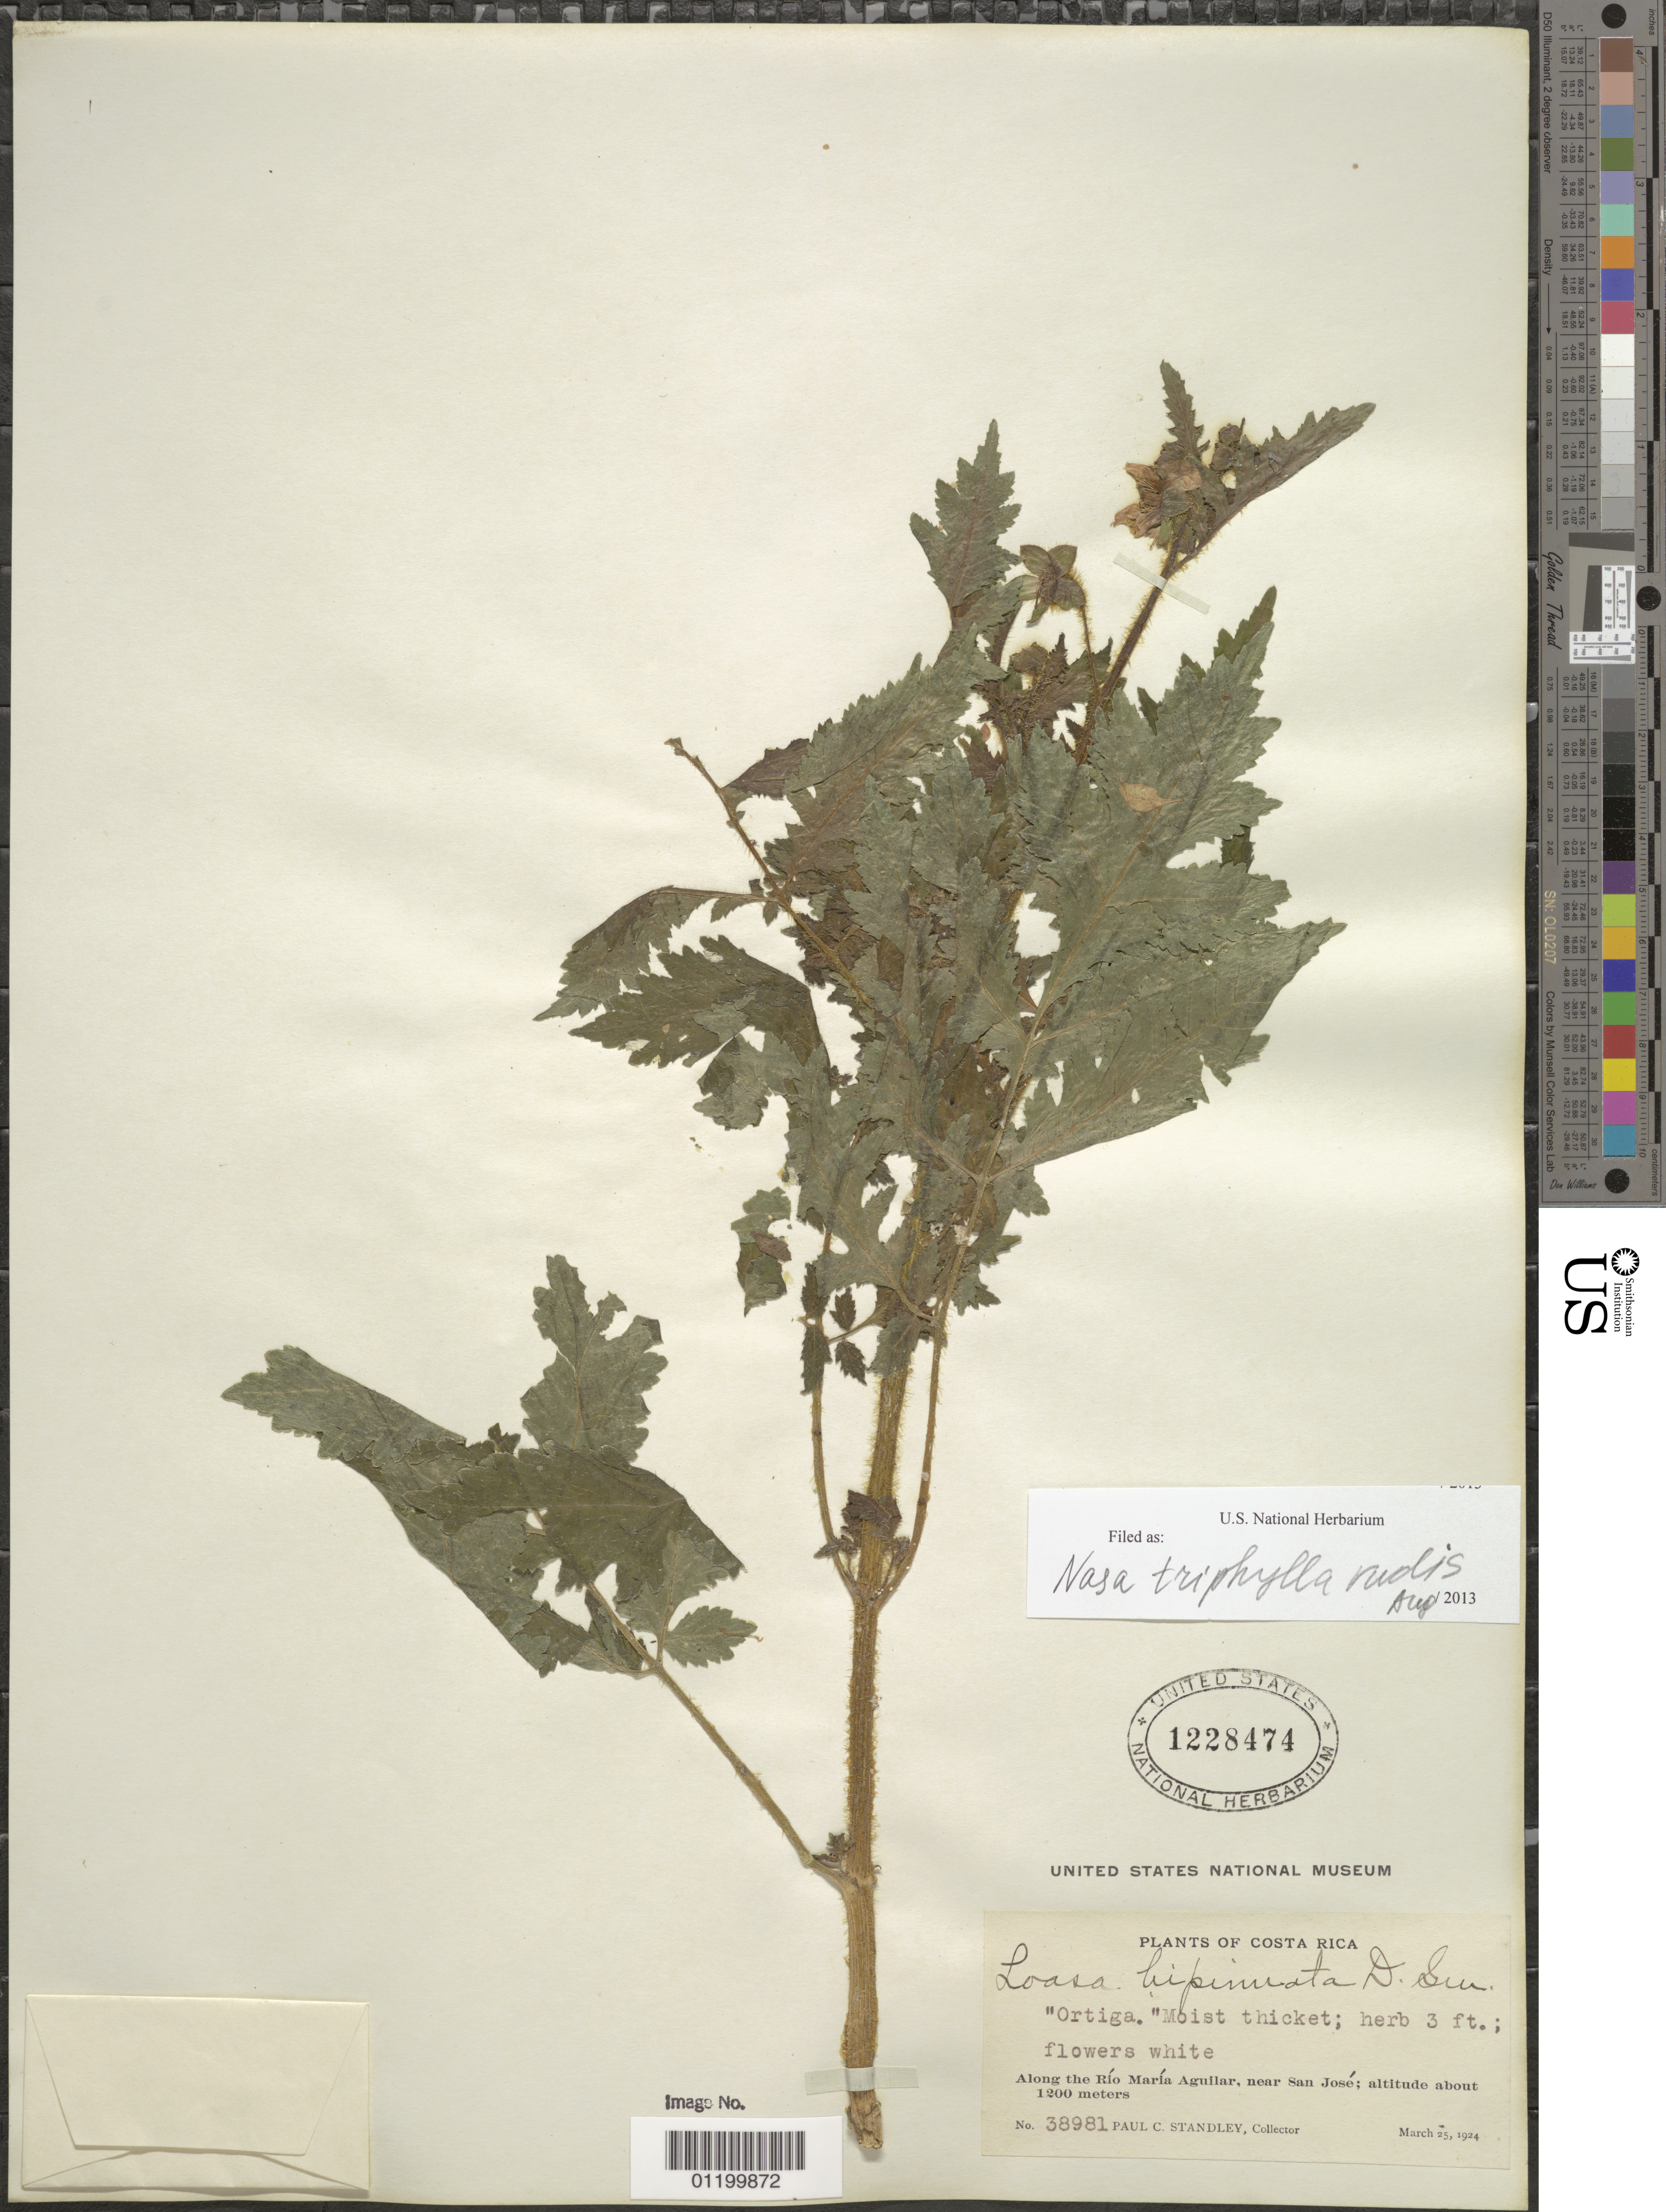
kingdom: Plantae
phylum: Tracheophyta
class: Magnoliopsida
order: Cornales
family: Loasaceae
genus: Nasa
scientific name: Nasa triphylla subsp. rudis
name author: (Benth.) Weigend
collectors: P. C. Standley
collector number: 38981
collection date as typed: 25 Mar 1924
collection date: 1924-03-25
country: Costa Rica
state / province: San José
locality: Along the Río María Aguilar, near San José.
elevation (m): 1200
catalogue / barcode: US 1228474